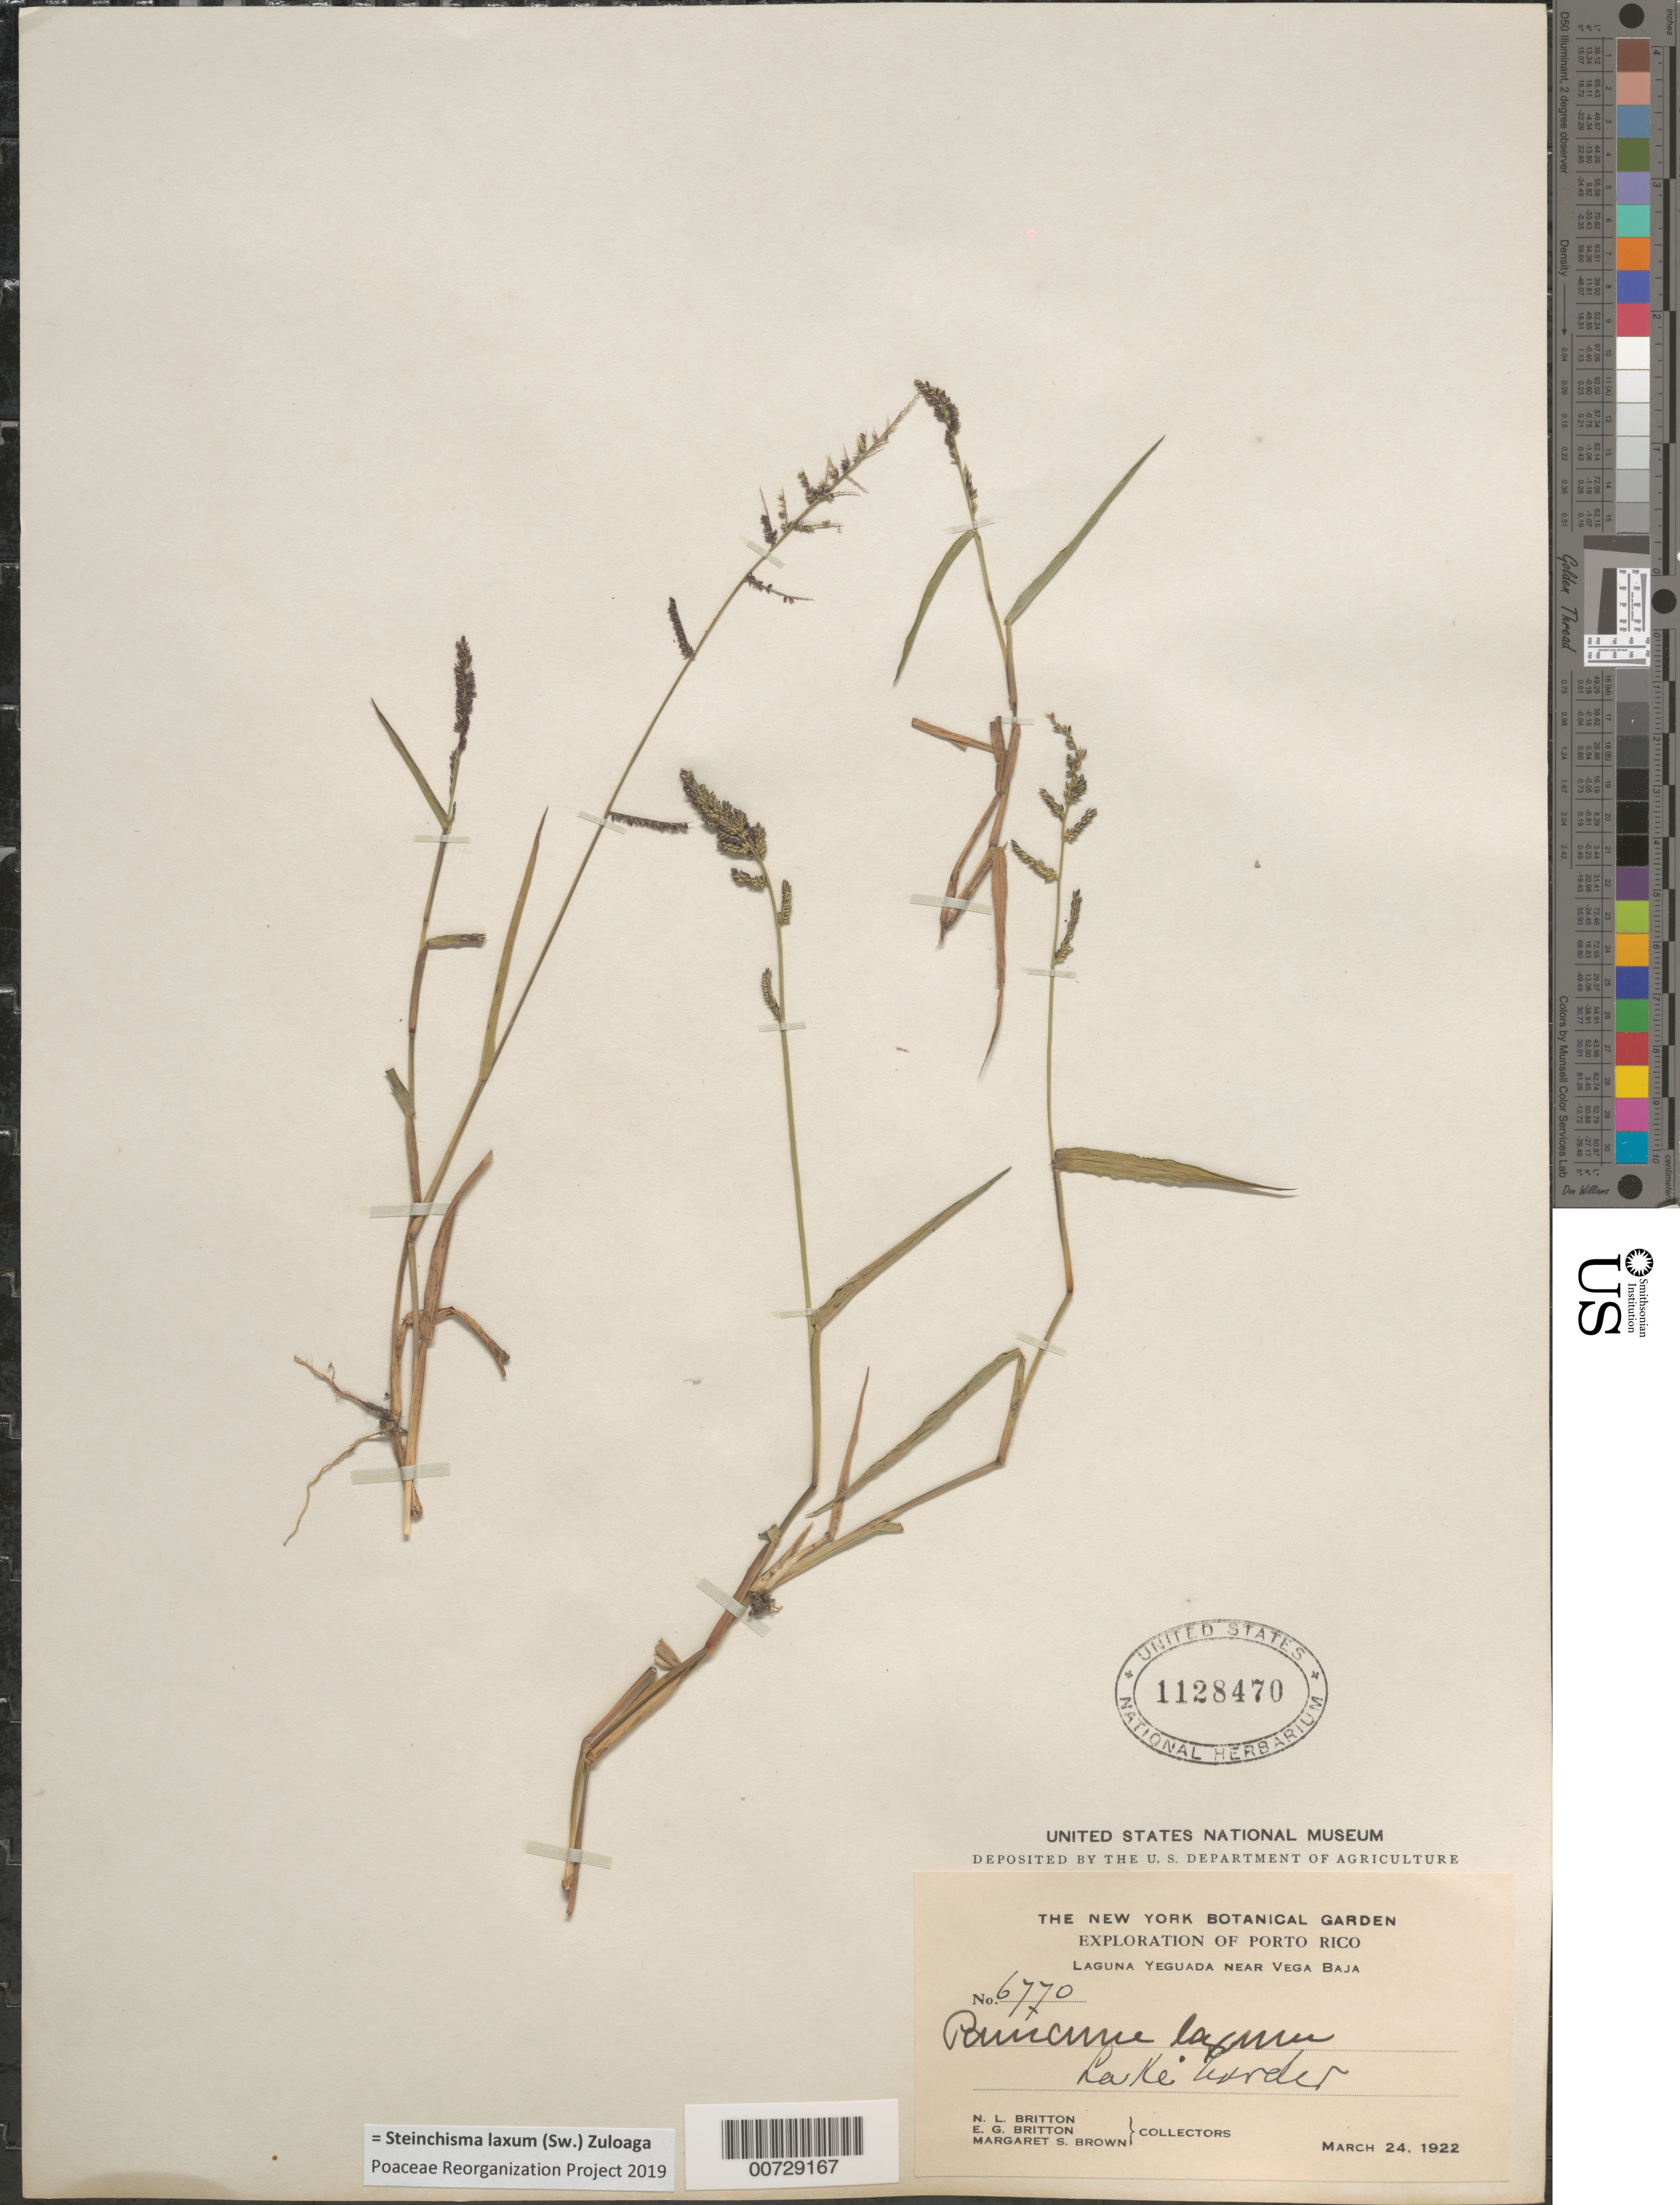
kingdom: Plantae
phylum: Tracheophyta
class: Liliopsida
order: Poales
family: Poaceae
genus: Steinchisma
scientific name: Steinchisma laxum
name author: (Sw.) Zuloaga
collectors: N. Britton, E. G. Britton & M. S. Brown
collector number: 6770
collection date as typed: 24 Mar 1922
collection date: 1922-03-24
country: Puerto Rico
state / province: Vega Baja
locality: Laguna Yeguada near Vega Baja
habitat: Lake border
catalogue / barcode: US 1128470